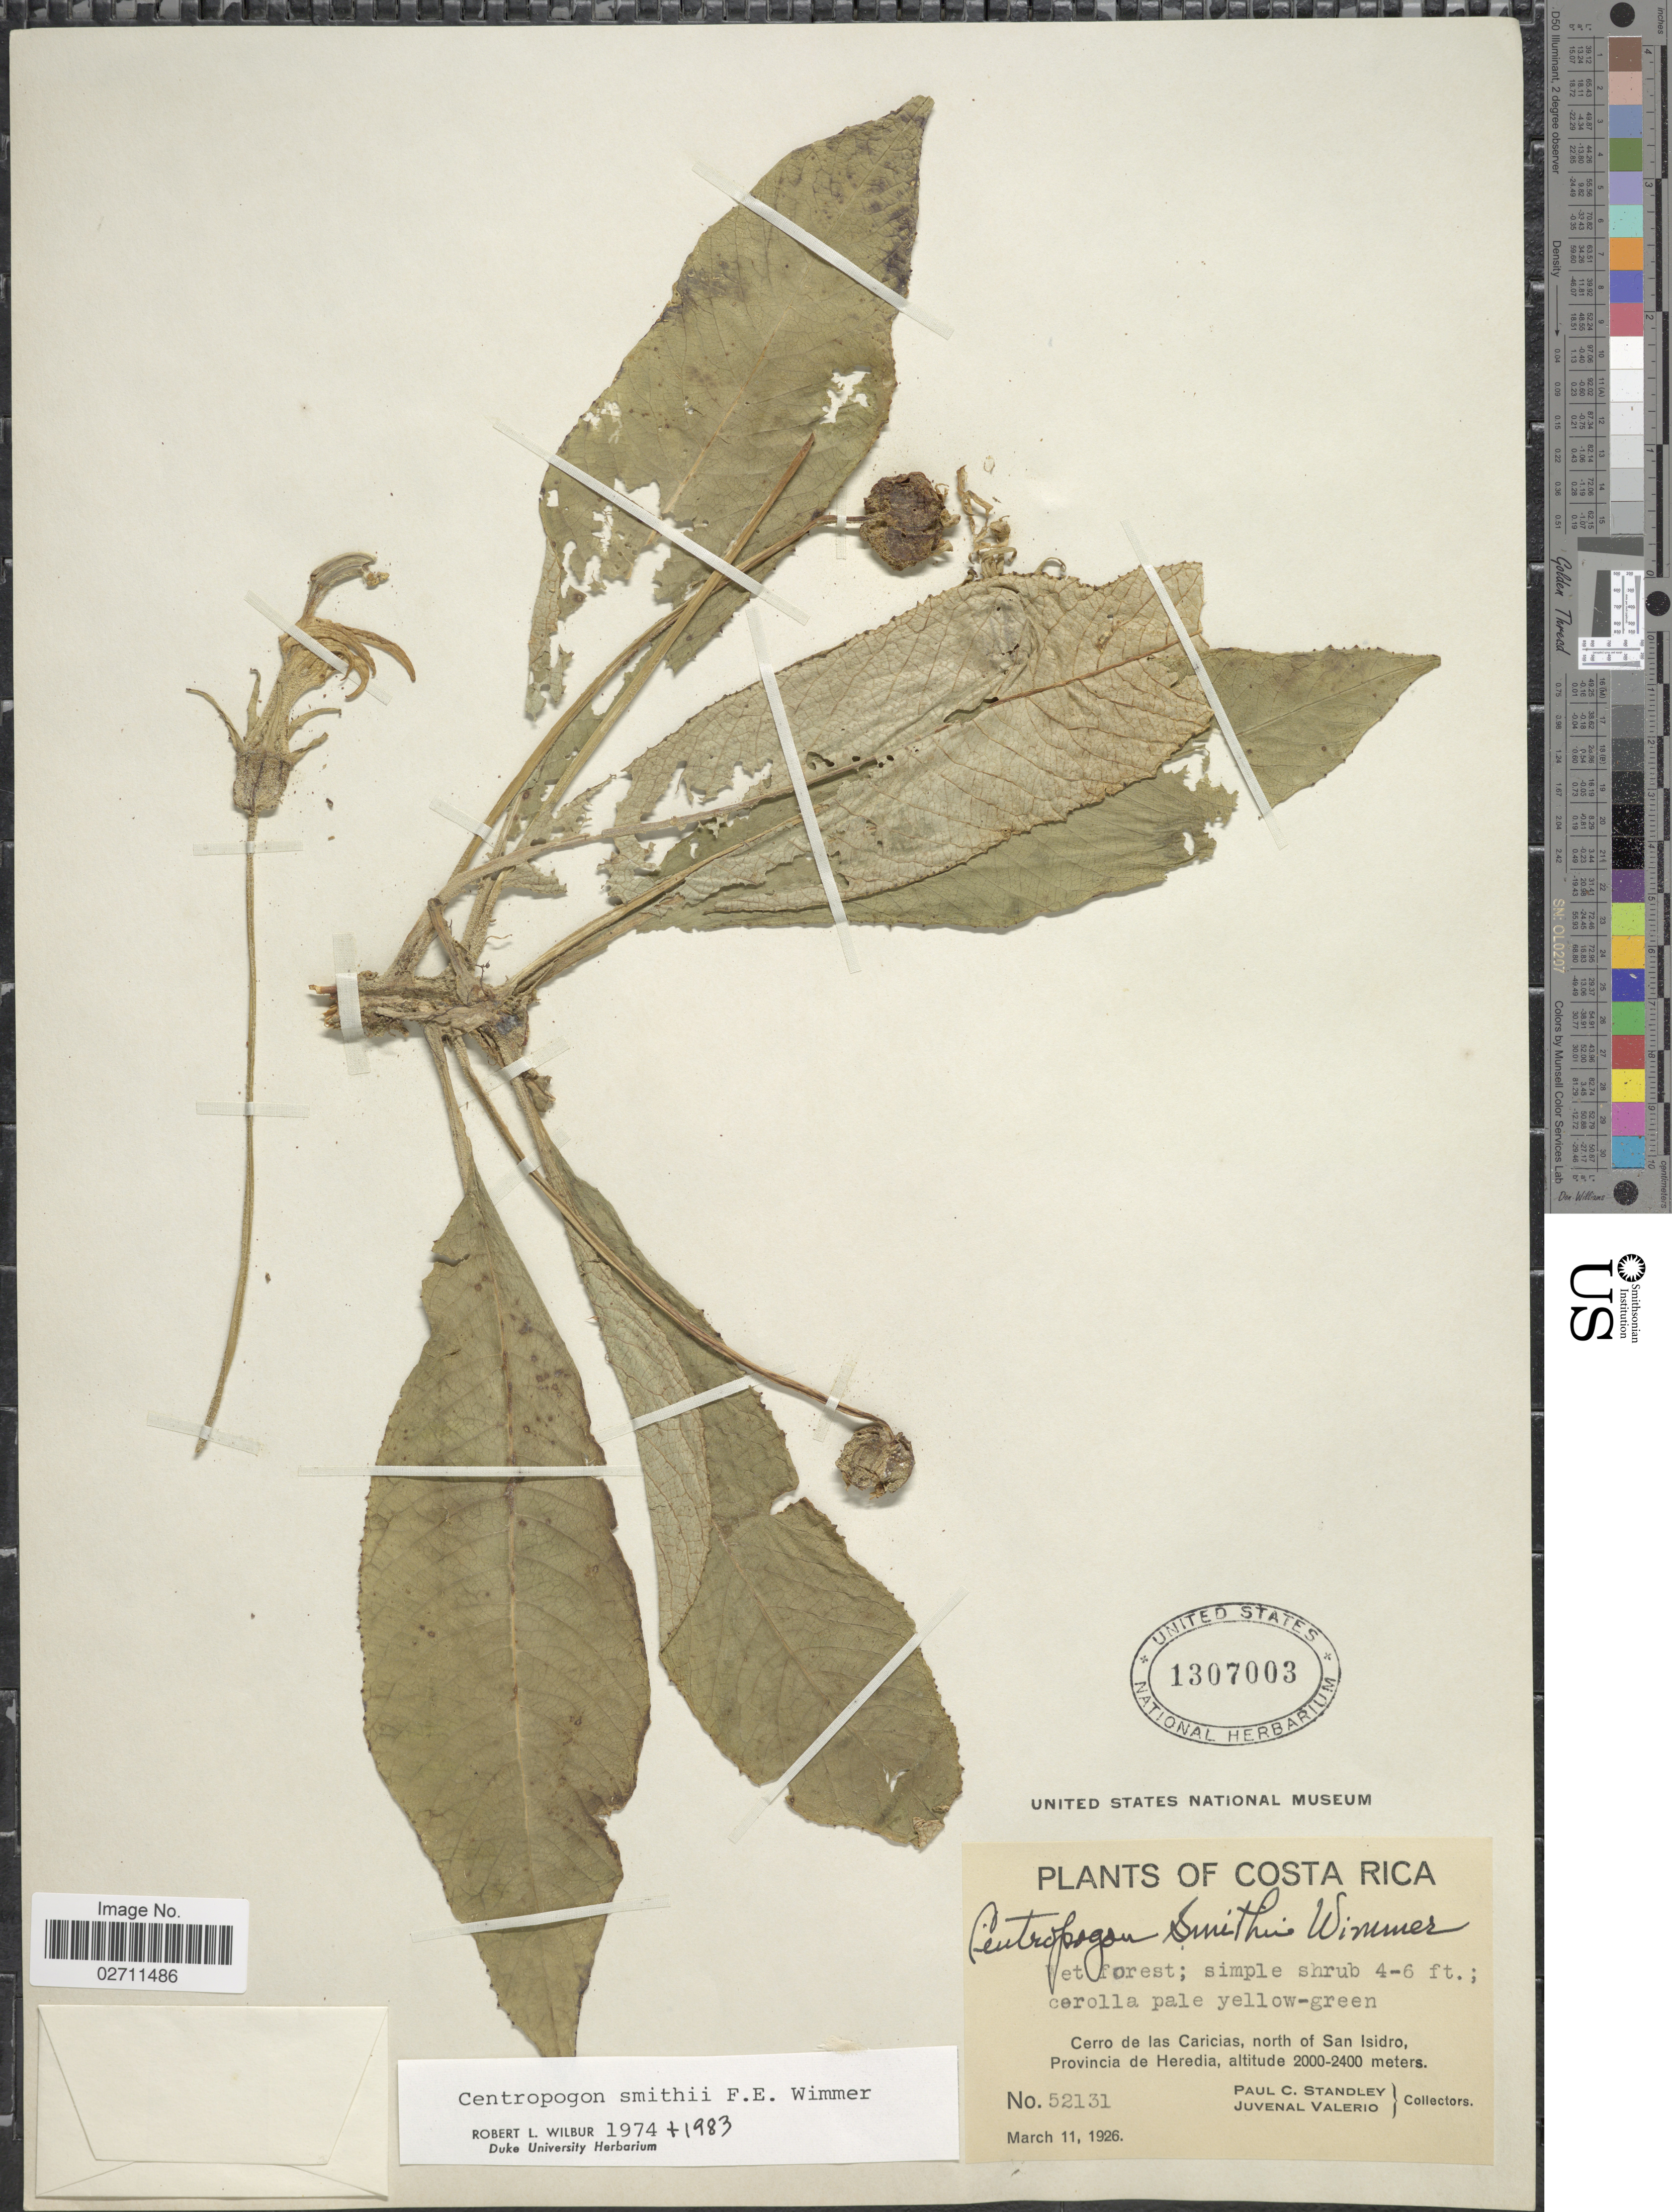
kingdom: Plantae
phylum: Tracheophyta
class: Magnoliopsida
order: Asterales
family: Campanulaceae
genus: Centropogon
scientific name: Centropogon smithii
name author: E. Wimm.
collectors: P. C. Standley & J. Valerio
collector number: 52131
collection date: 1926-03-11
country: Costa Rica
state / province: Heredia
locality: Cerro de las Caricias, north of San Isidro.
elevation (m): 2000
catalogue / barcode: US 1307003